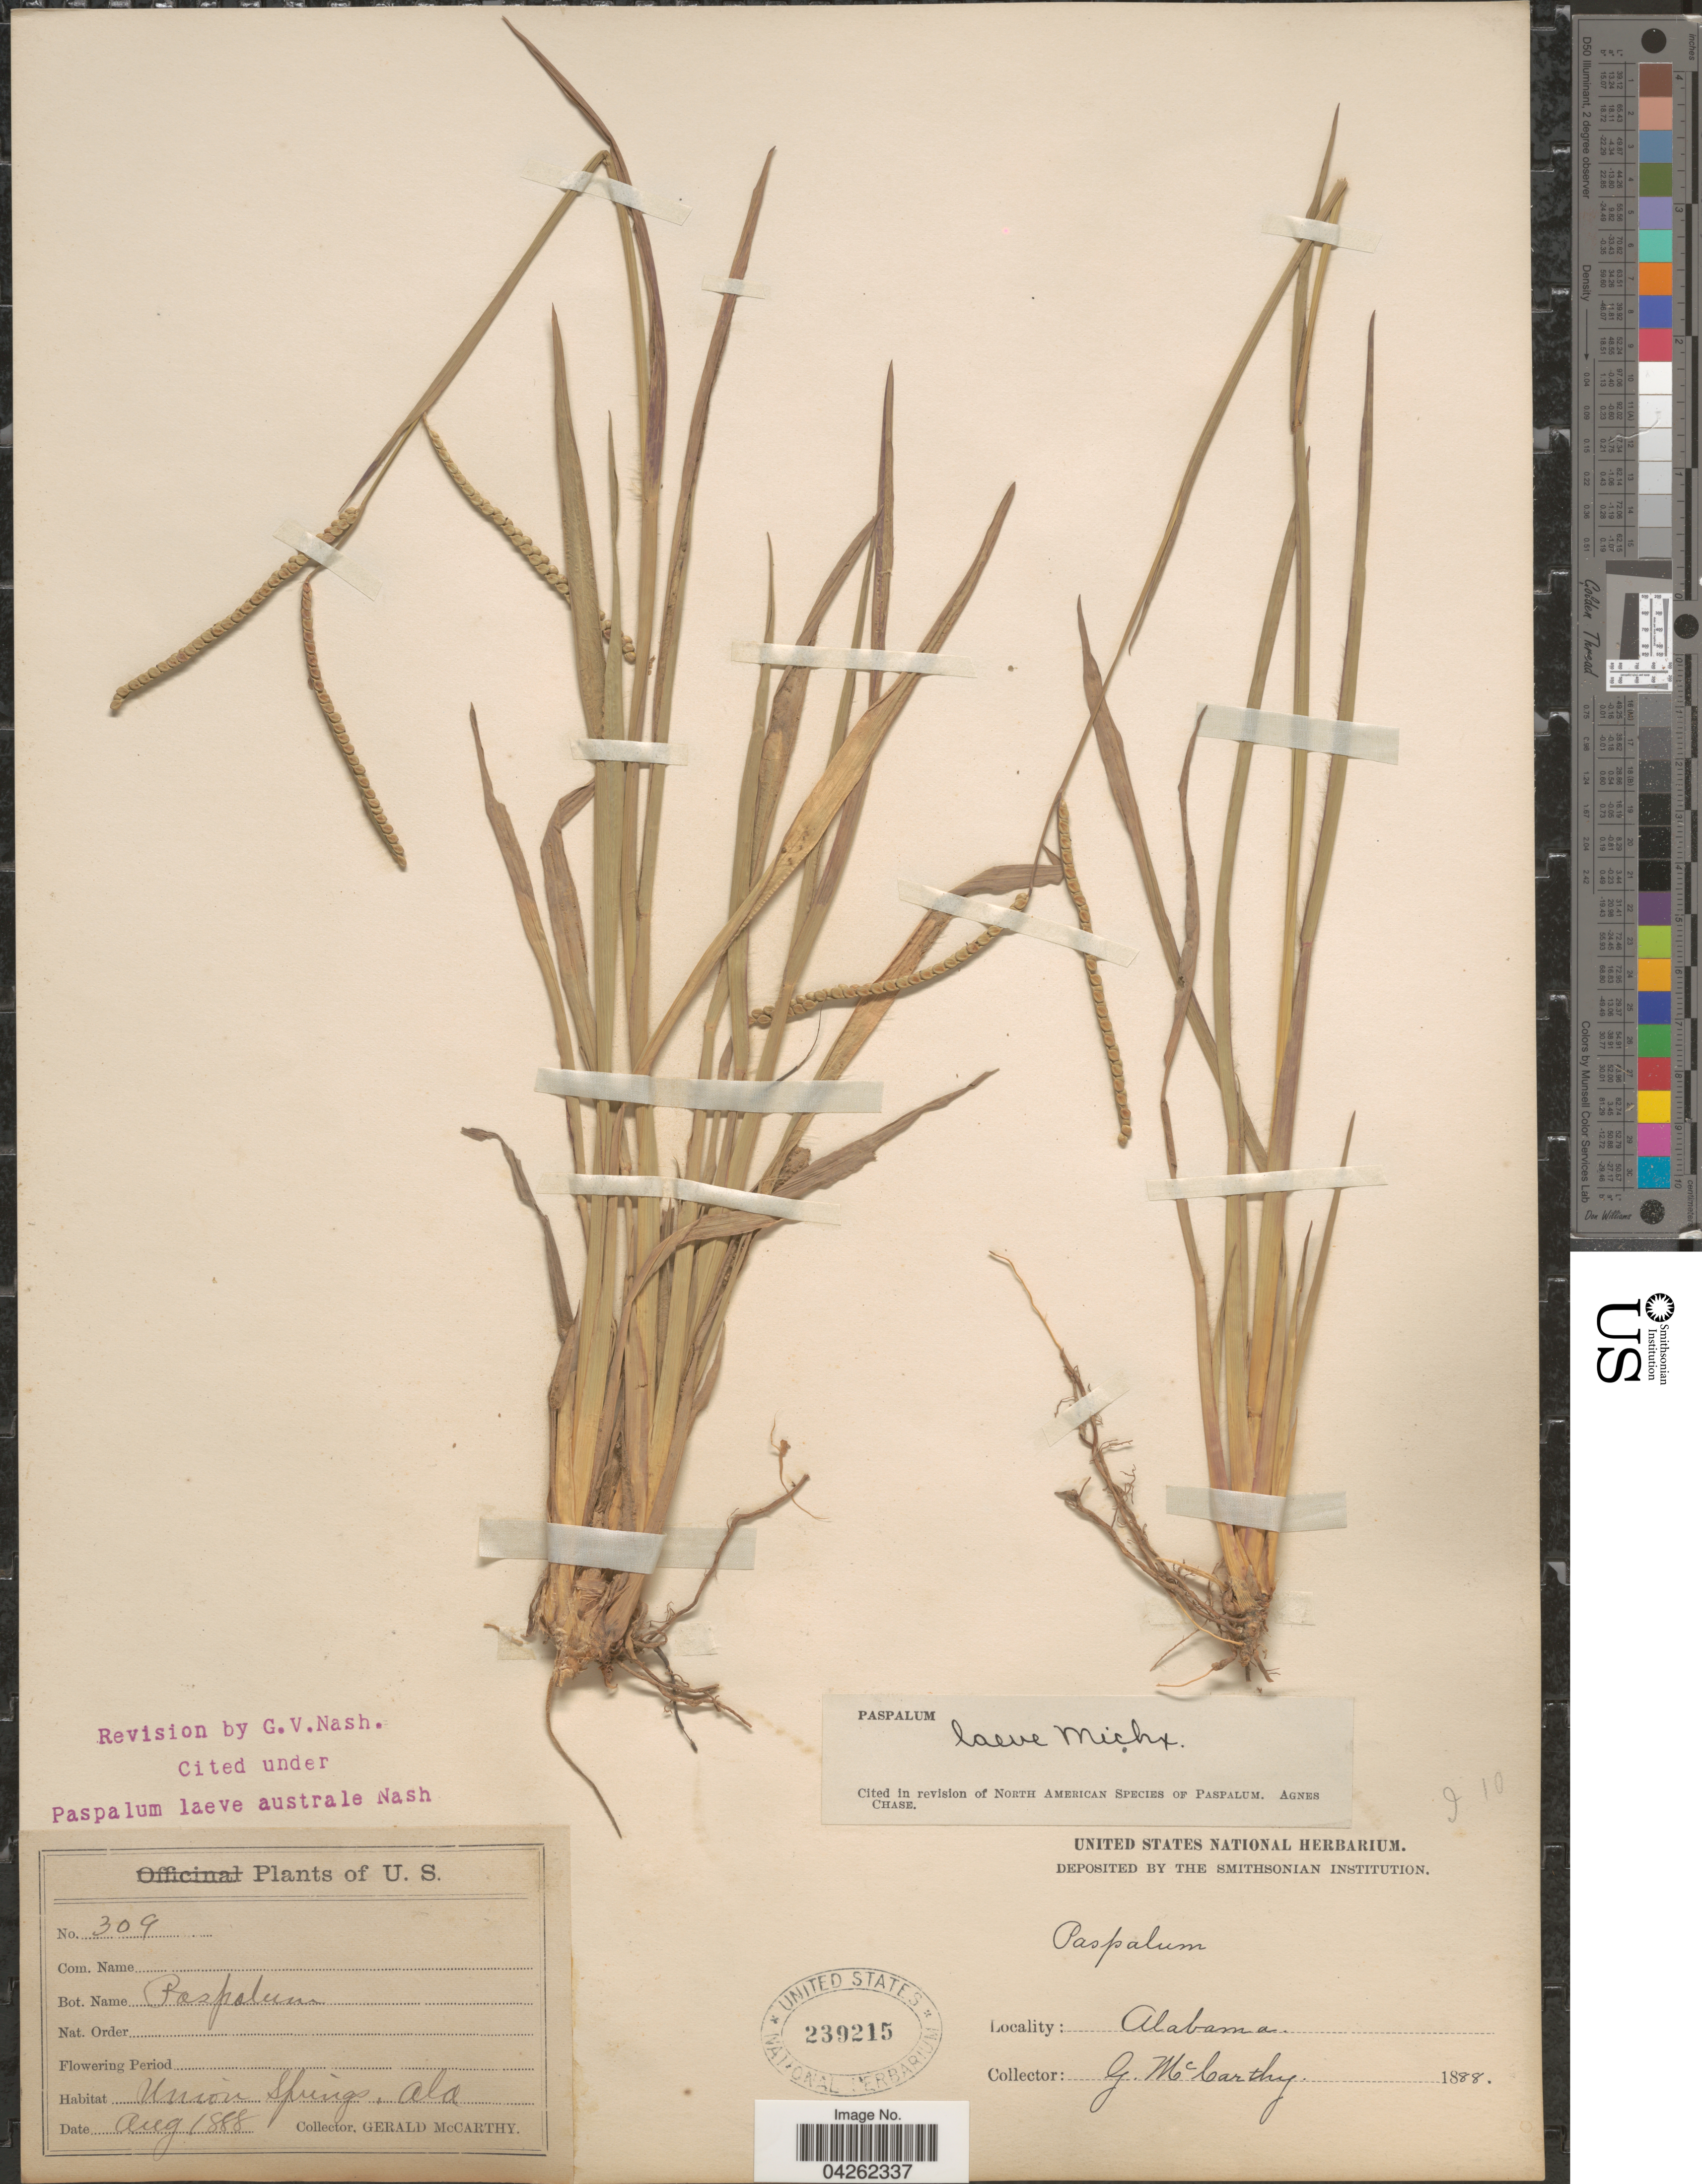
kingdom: Plantae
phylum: Tracheophyta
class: Liliopsida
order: Poales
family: Poaceae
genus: Paspalum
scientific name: Paspalum laeve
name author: Michx.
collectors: G. McCarthy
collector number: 309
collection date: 1888-08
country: United States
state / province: Alabama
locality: Union Springs.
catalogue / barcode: US 239215